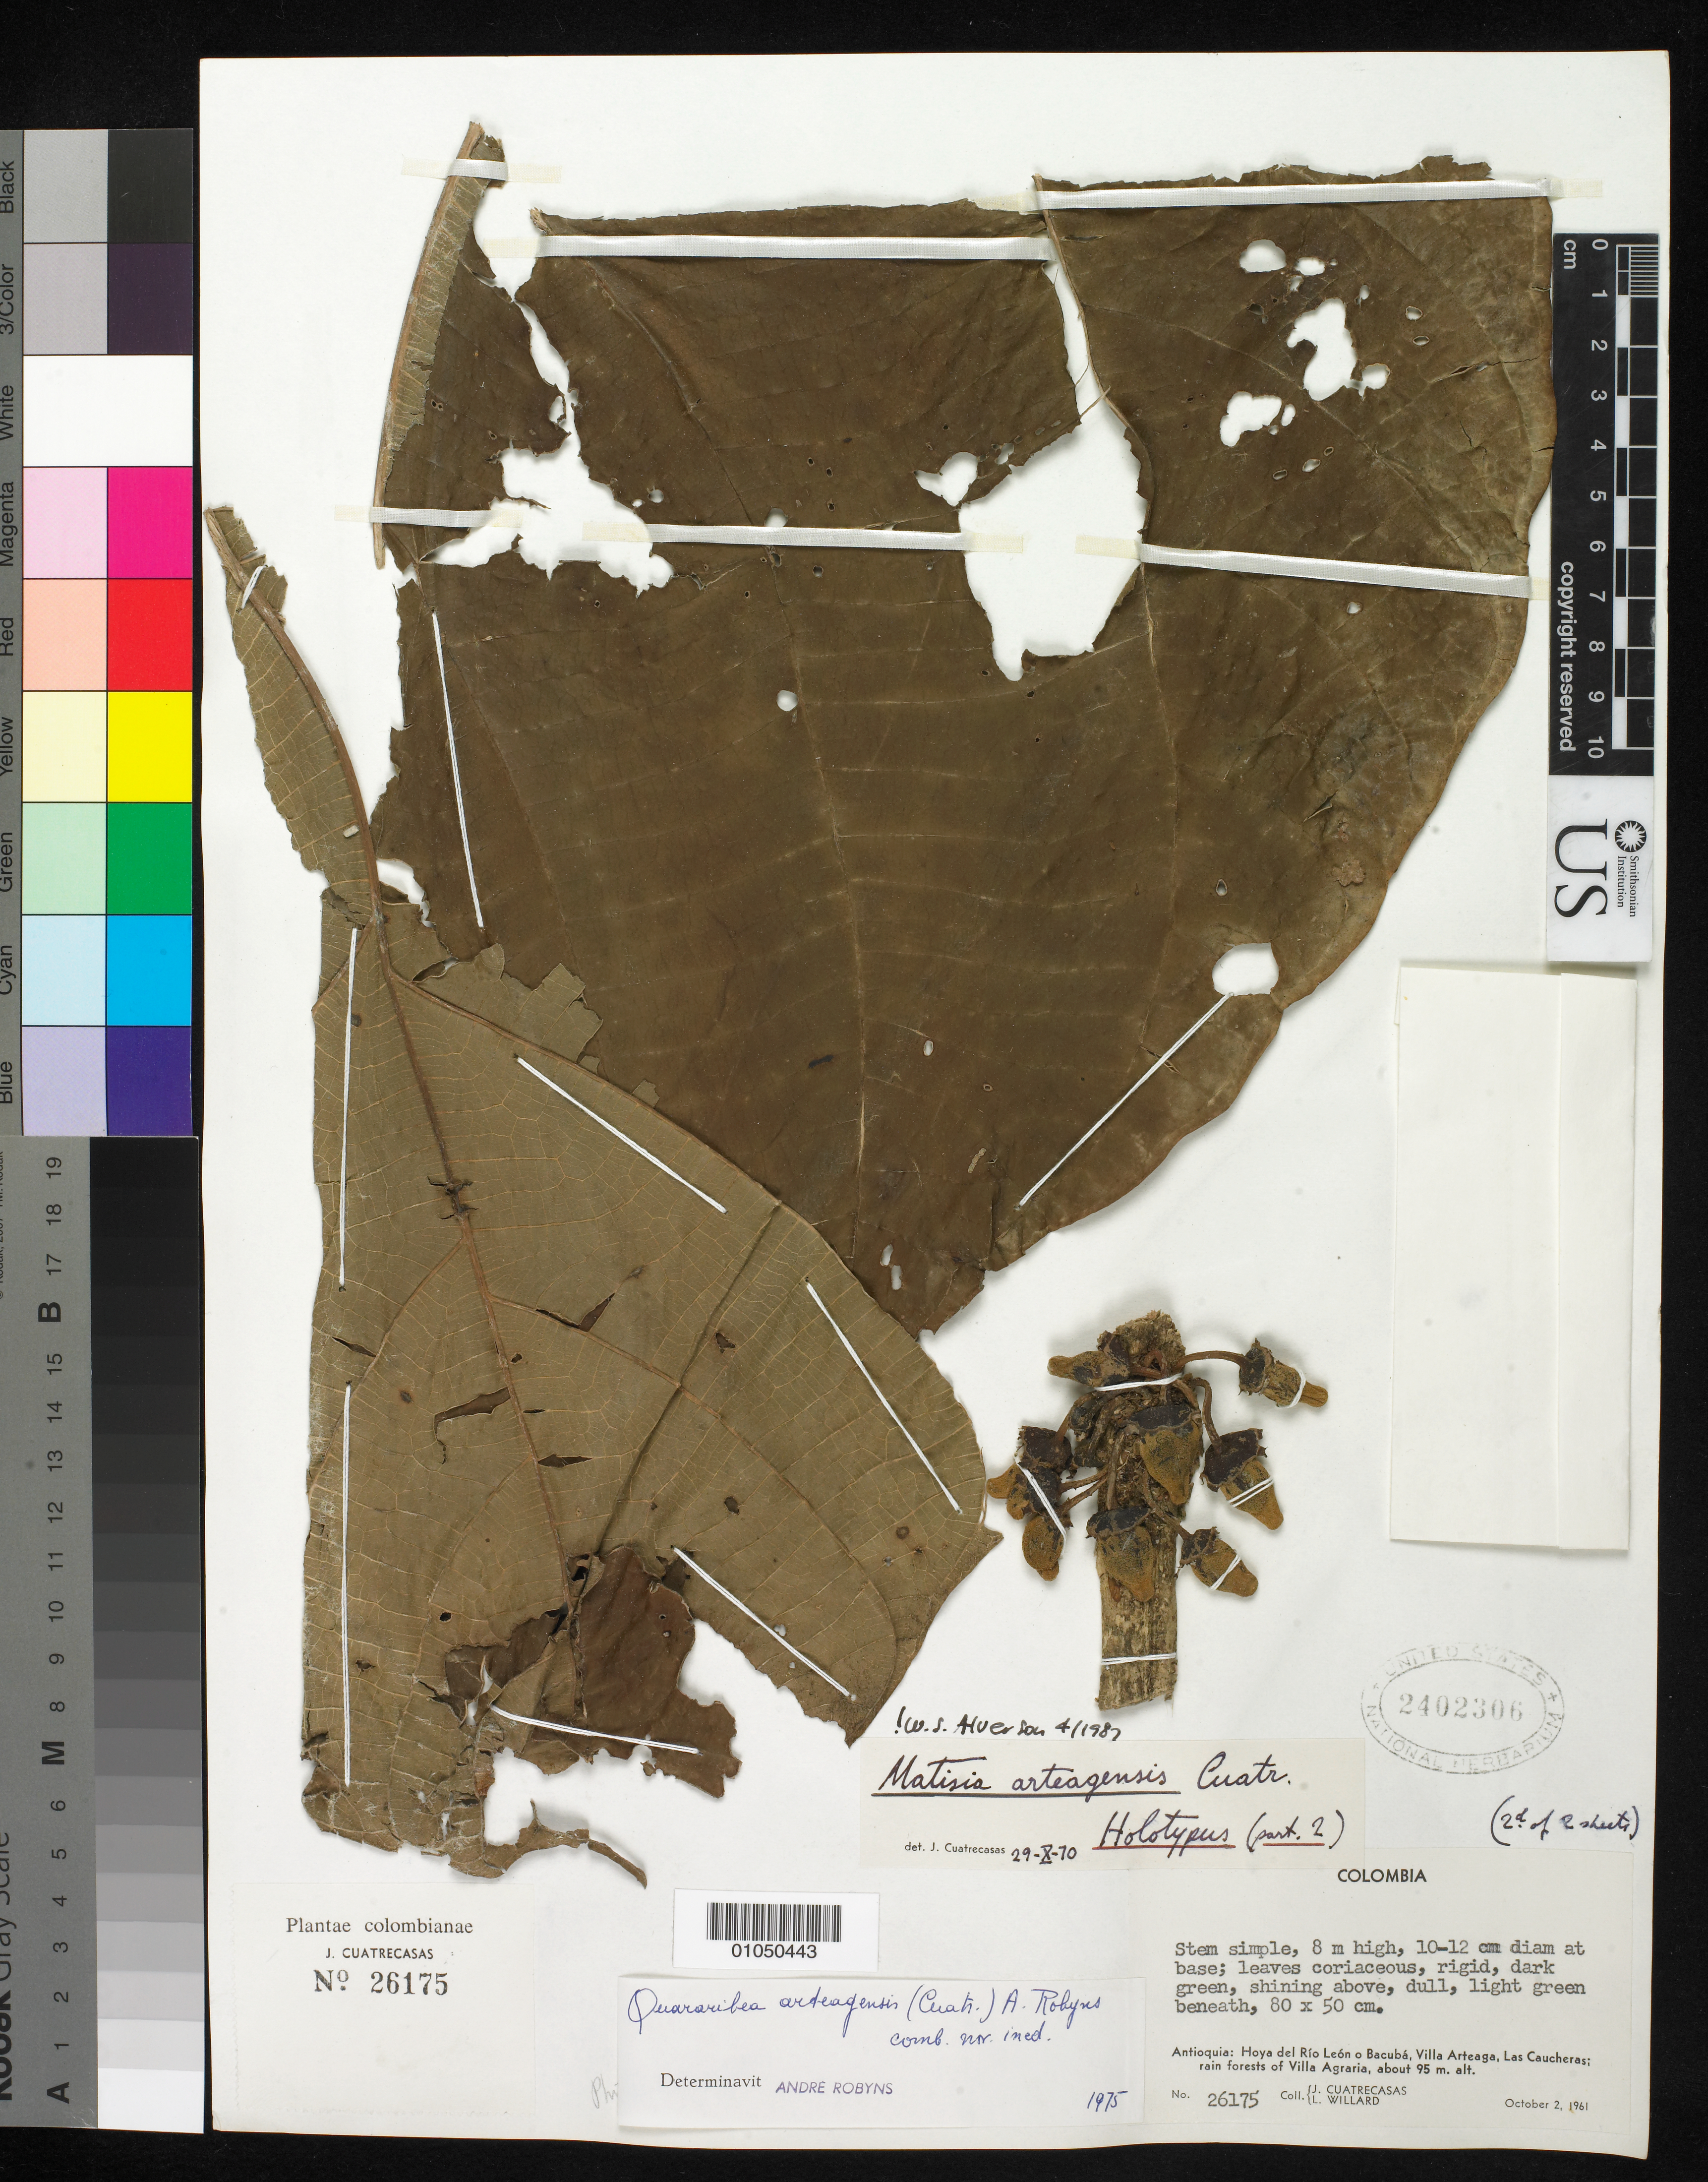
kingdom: Plantae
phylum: Tracheophyta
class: Magnoliopsida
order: Malvales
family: Malvaceae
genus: Matisia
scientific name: Matisia arteagensis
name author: Cuatrec.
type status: Holotype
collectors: J. Cuatrecasas & L. Willard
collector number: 26175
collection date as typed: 02 Oct 1961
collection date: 1961-10-02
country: Colombia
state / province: Antioquia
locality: Hoya del Rio León o Bacubá, Villa Argeaga, Las Caucheras; rain forests of Villa Agraria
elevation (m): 95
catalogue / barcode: US 2402306